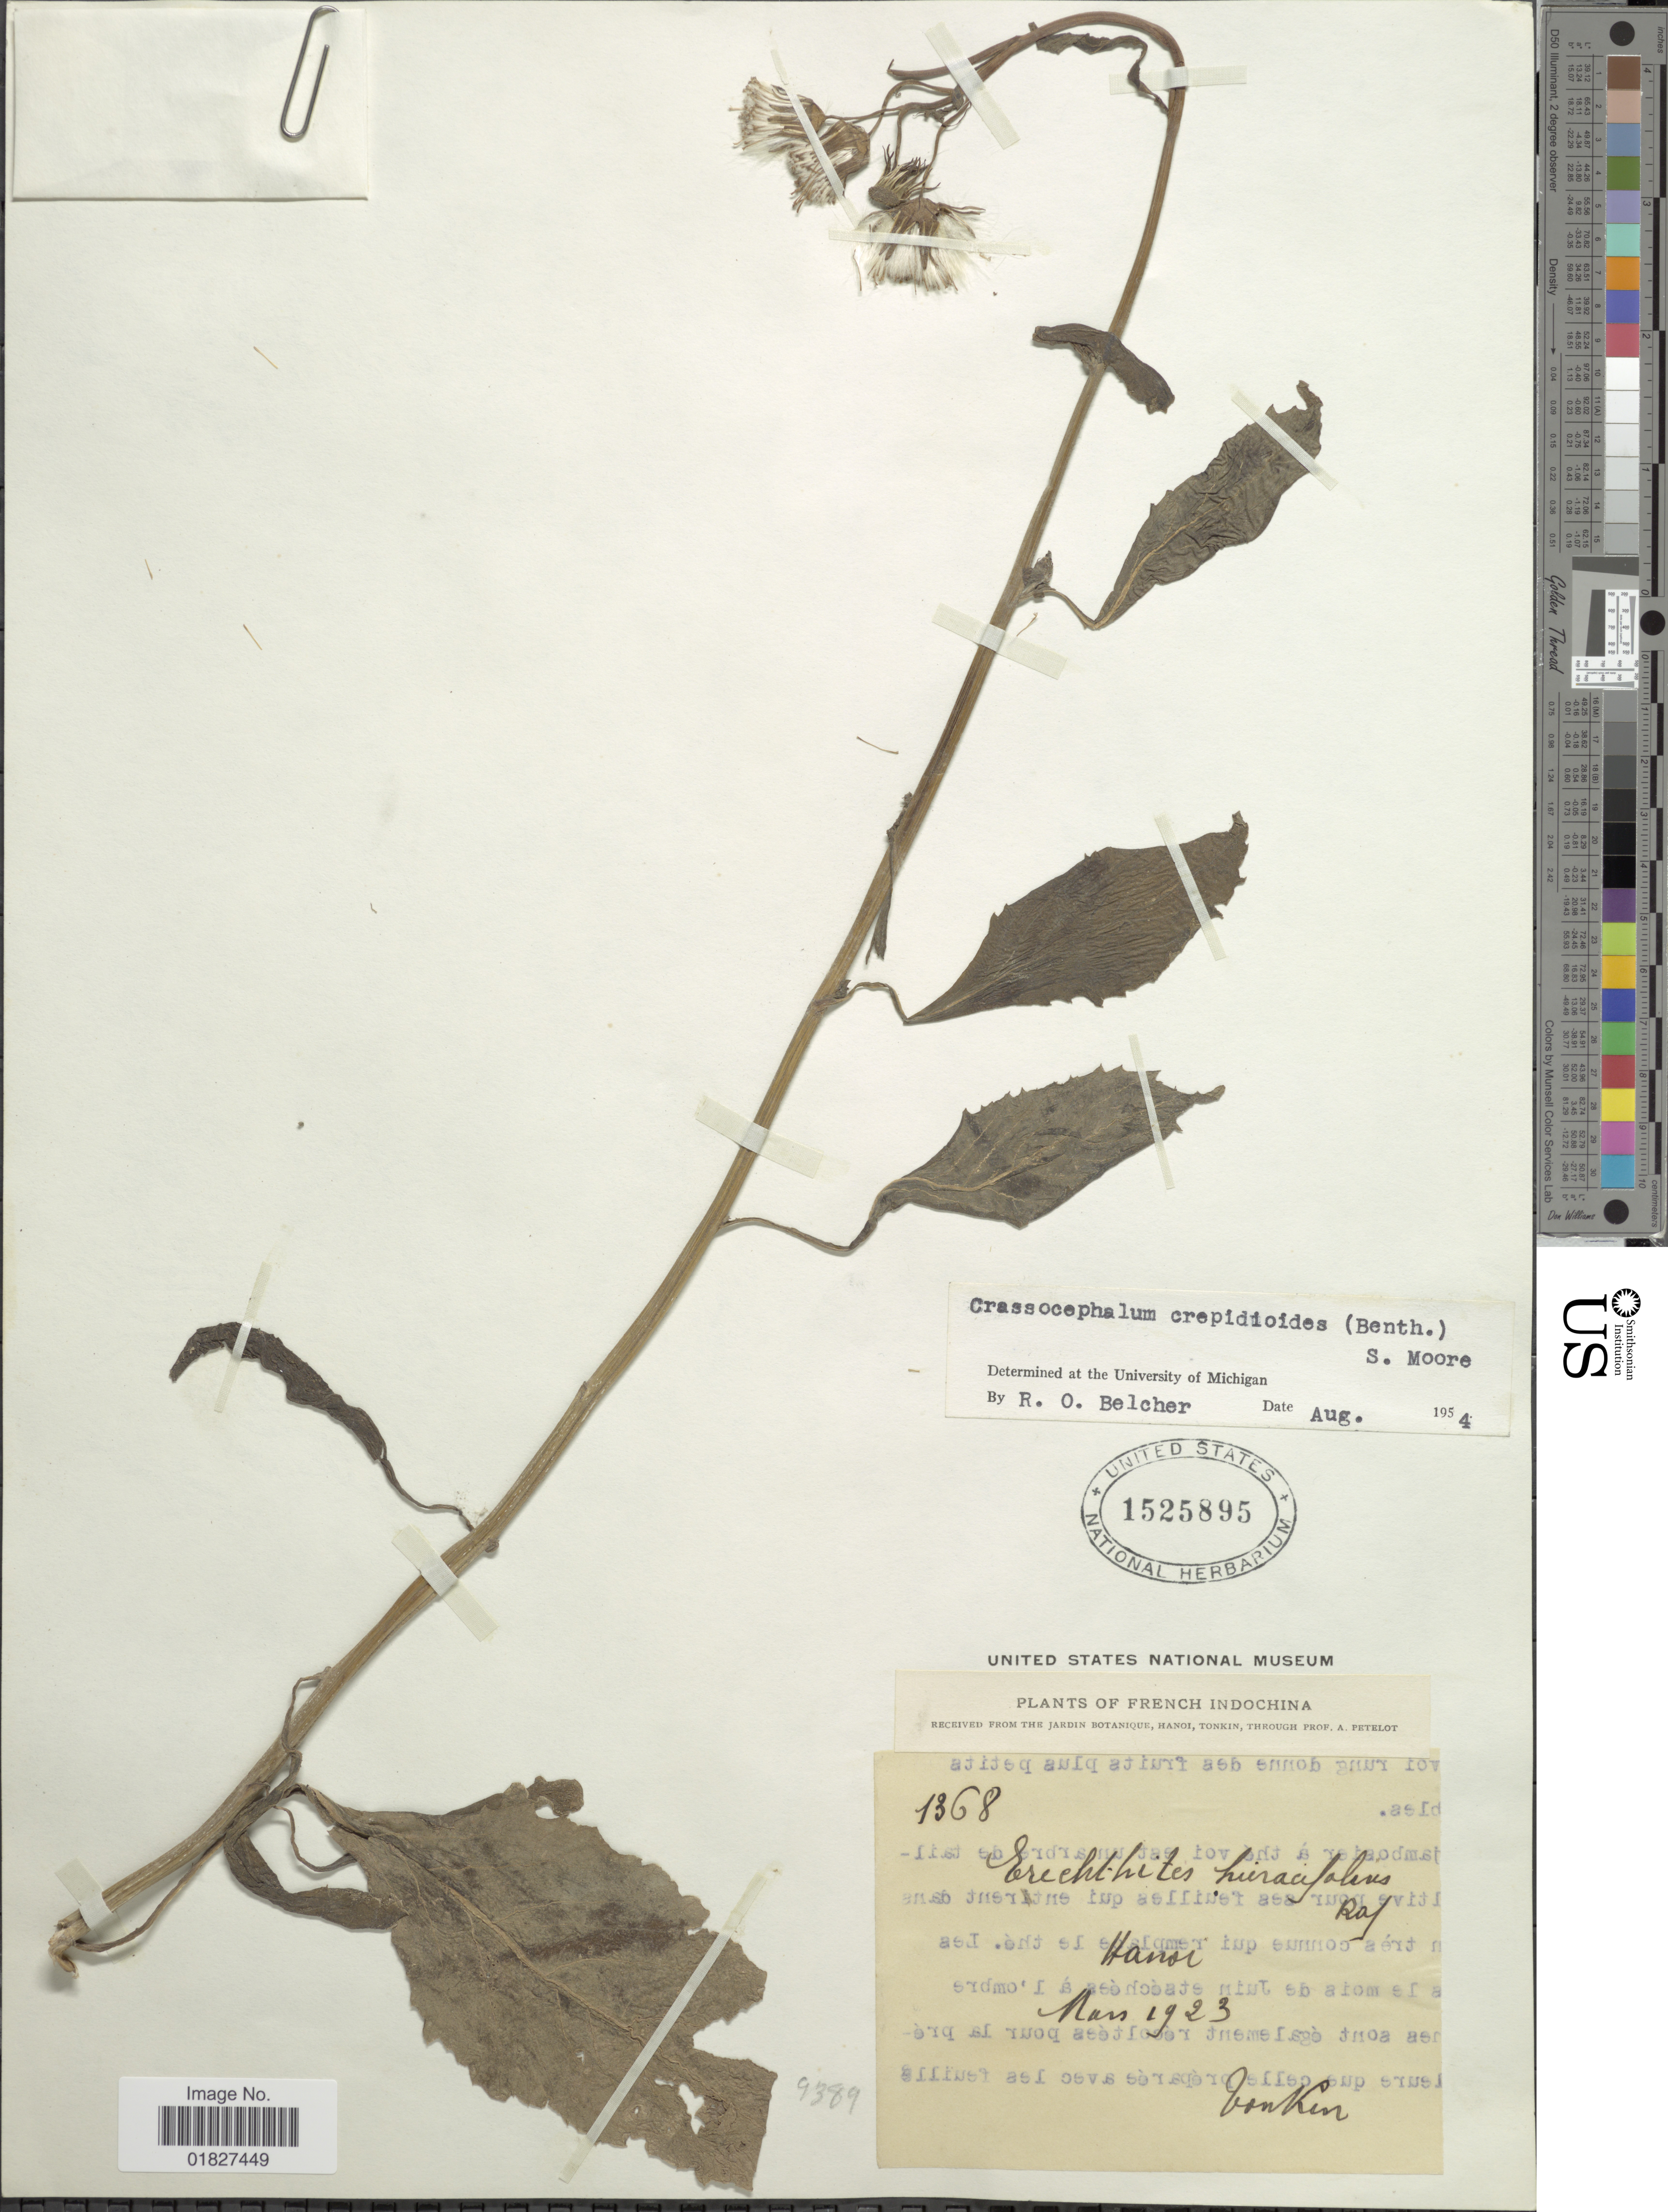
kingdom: Plantae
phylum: Tracheophyta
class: Magnoliopsida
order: Asterales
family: Asteraceae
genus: Crassocephalum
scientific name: Crassocephalum crepidioides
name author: (Benth.) S. Moore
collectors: A. Petelot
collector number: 1368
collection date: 1923-03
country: Vietnam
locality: Tonkin. Hanoi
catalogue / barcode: US 1525895